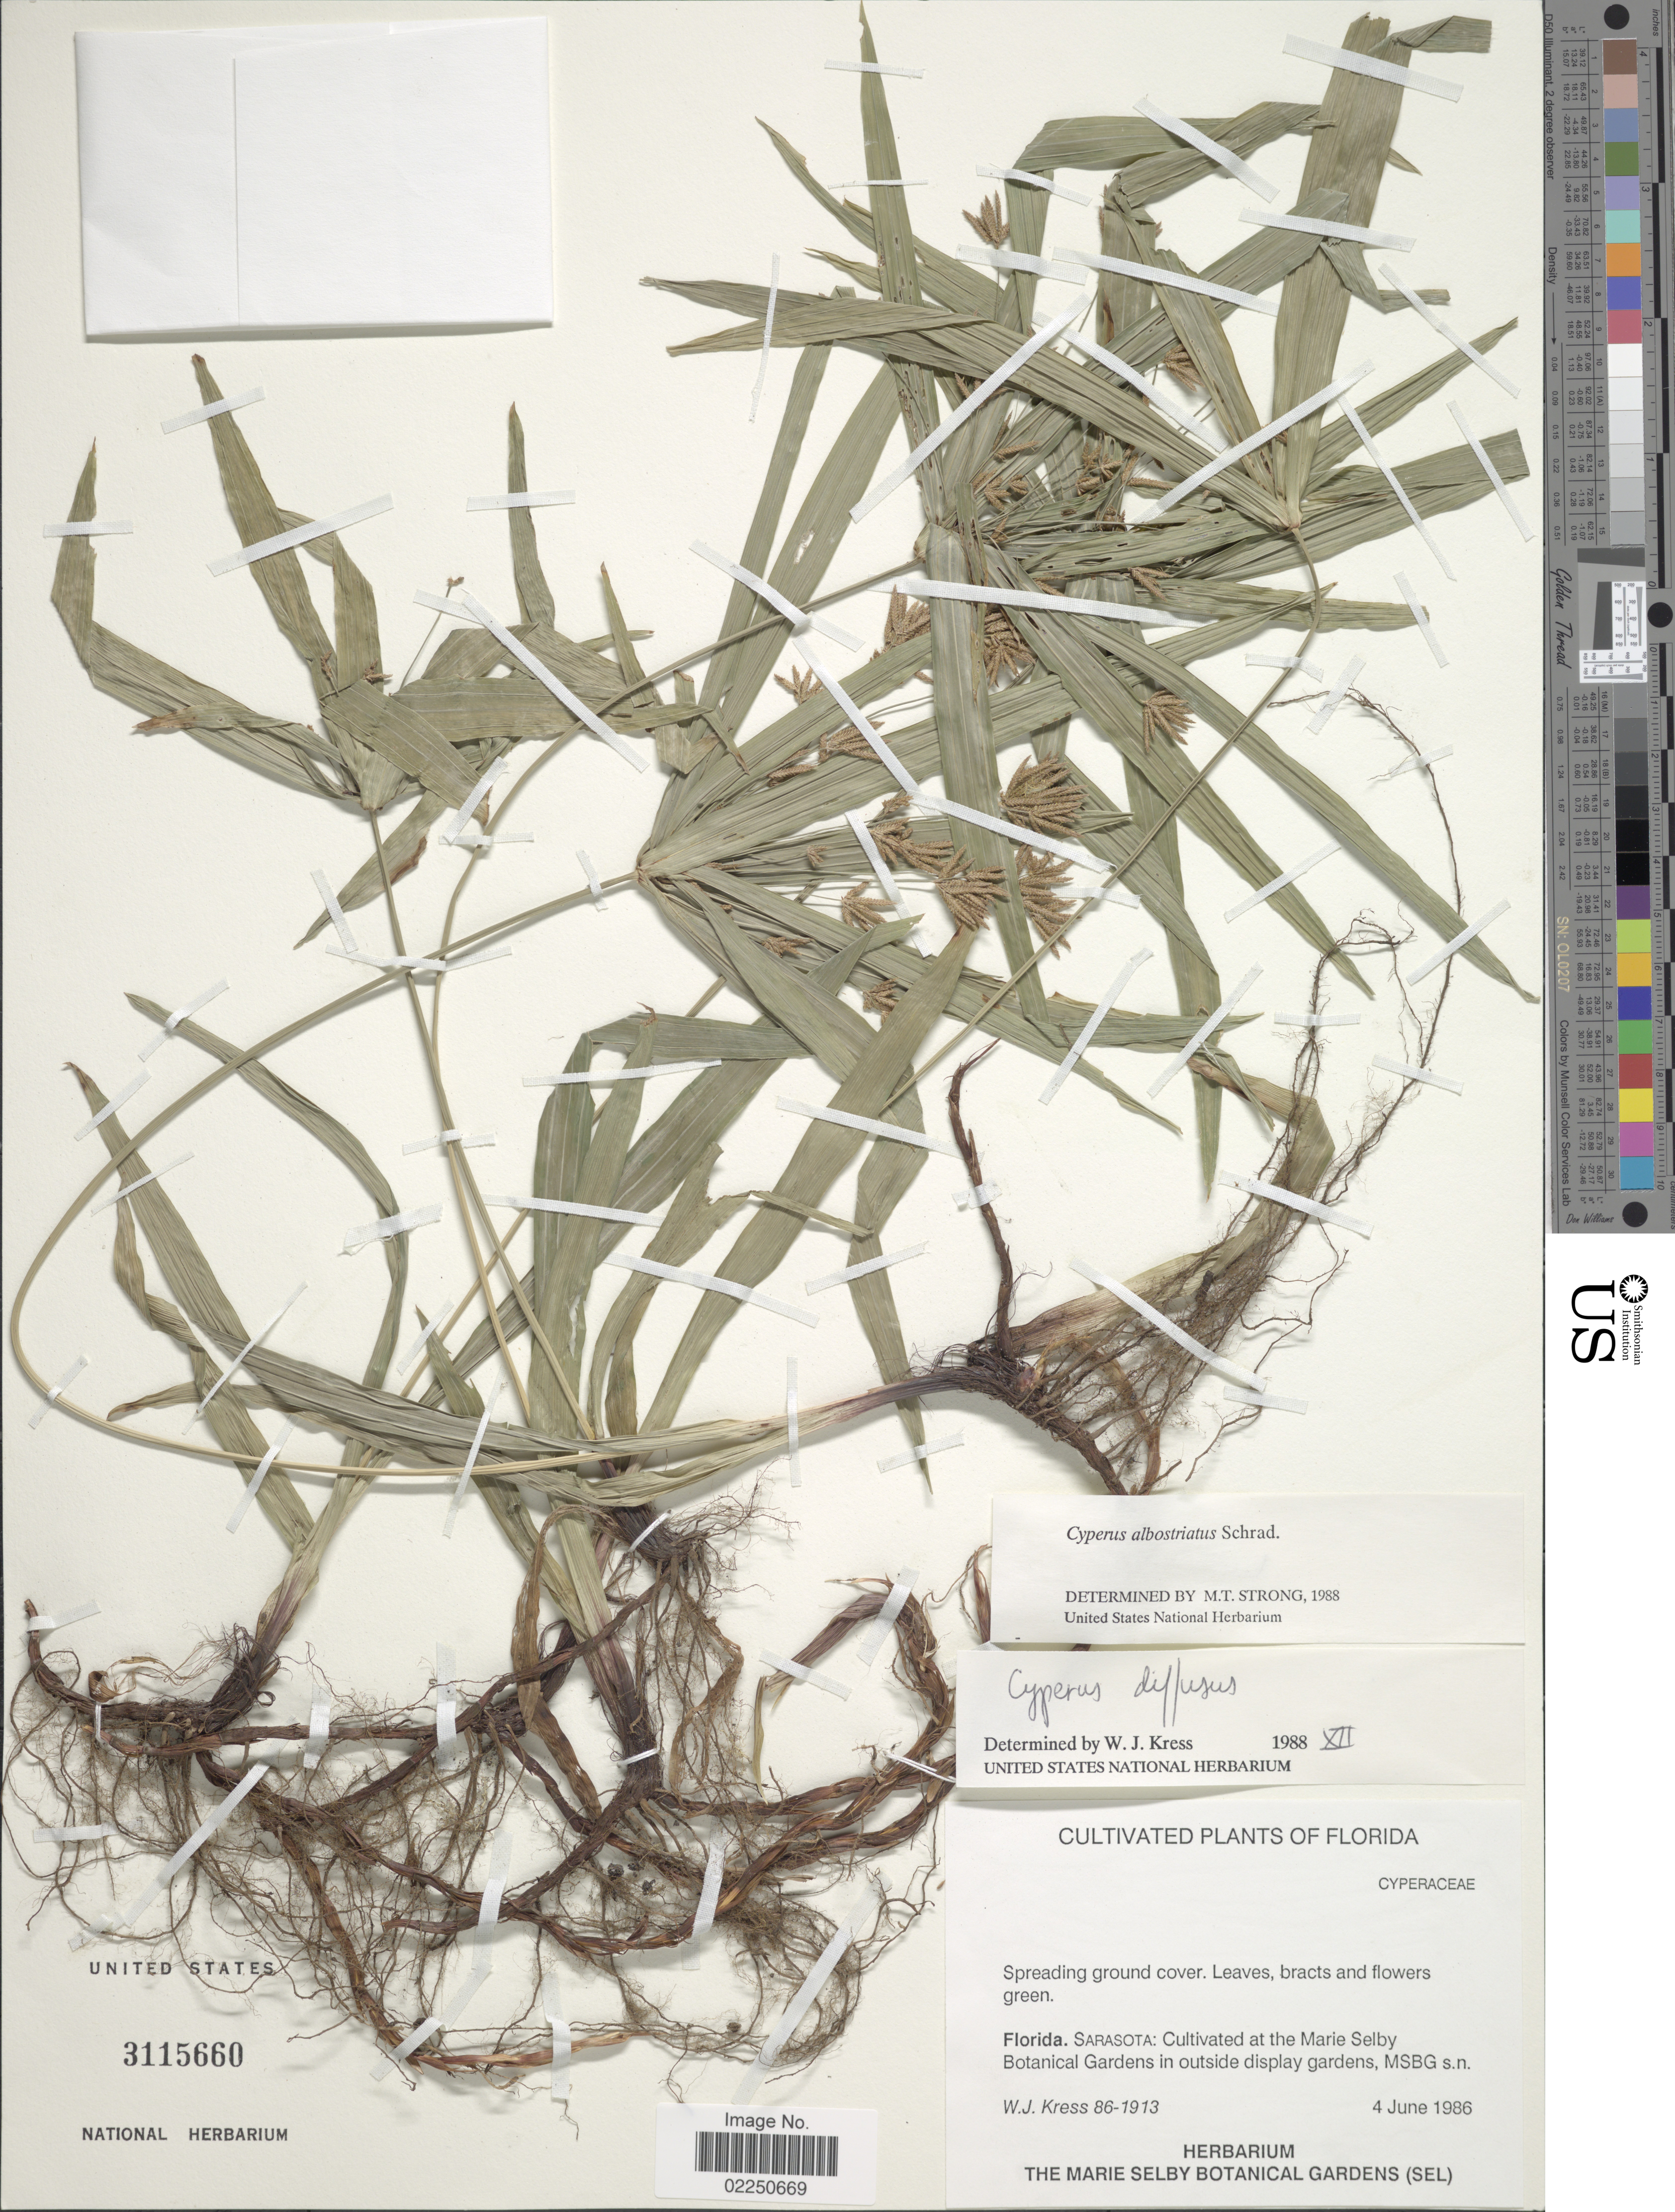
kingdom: Plantae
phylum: Tracheophyta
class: Liliopsida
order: Poales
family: Cyperaceae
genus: Cyperus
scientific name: Cyperus albostriatus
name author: Schrad.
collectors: W. J. Kress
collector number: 86-1913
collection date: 1986-06-04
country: United States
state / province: Florida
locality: Sarasota: Cultivated at the Marie Selby Botancial Gardens in outside display gardens, MSBG s.n.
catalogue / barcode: US 3115660